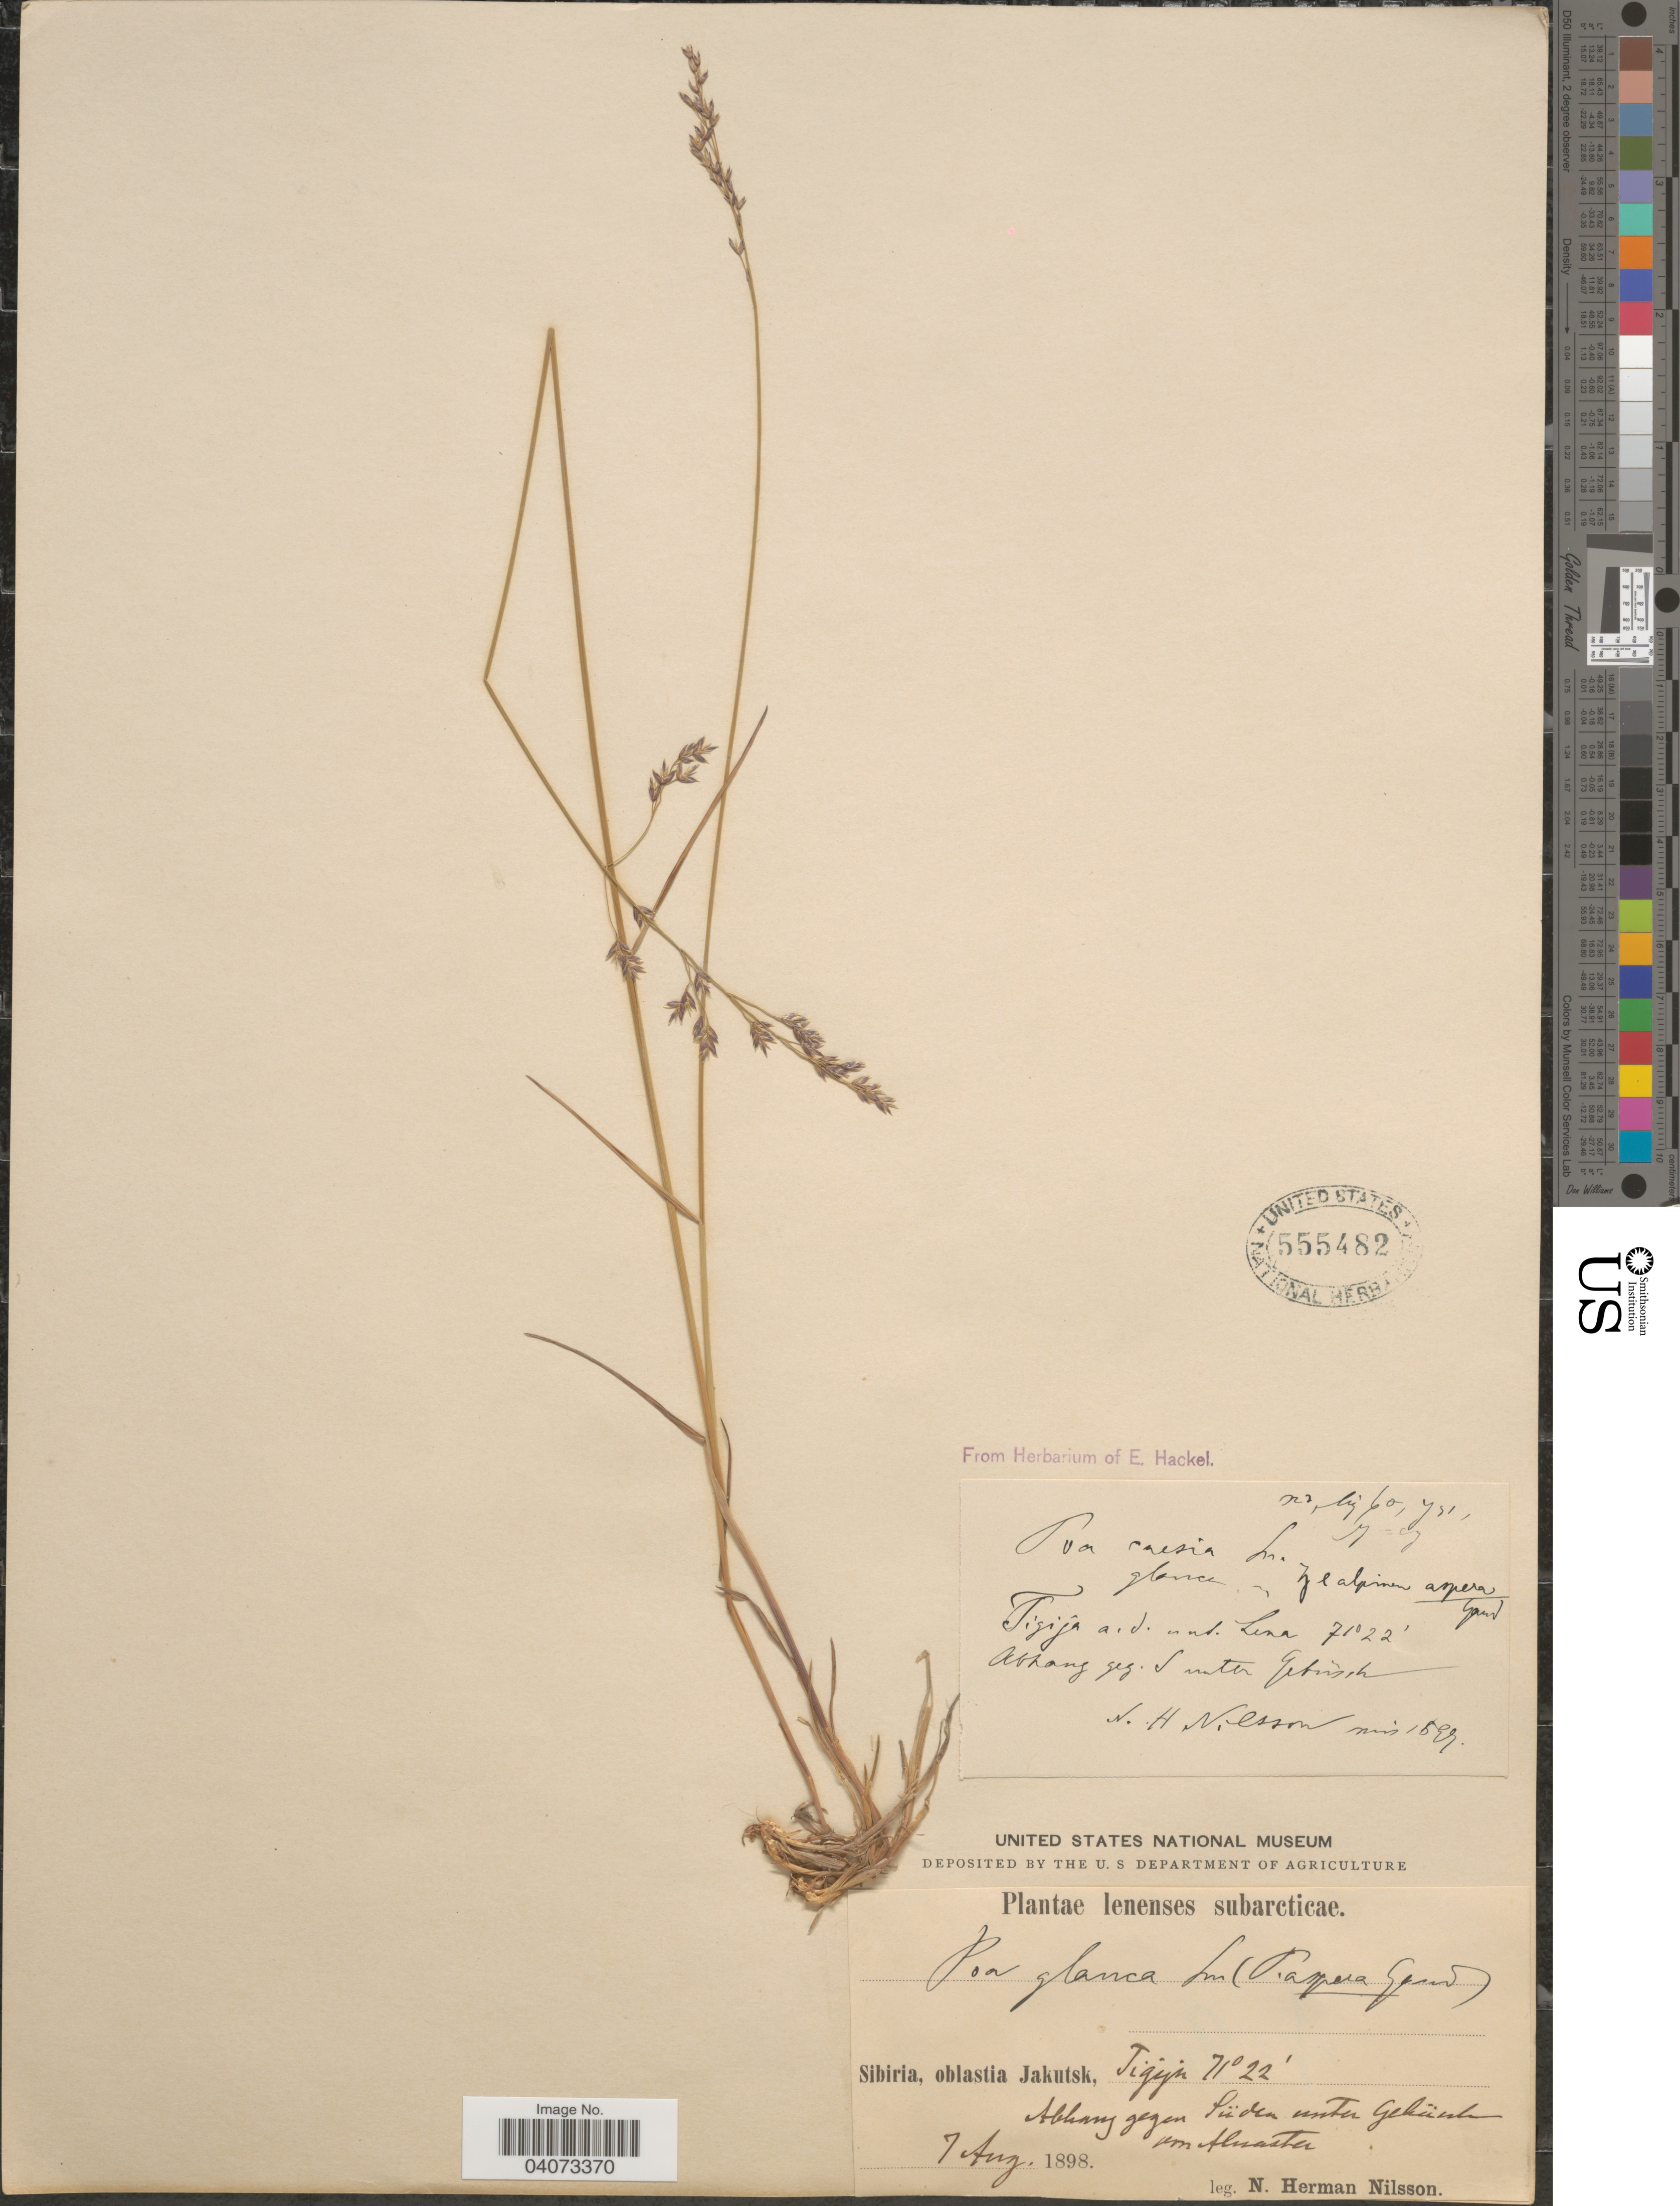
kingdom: Plantae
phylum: Tracheophyta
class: Liliopsida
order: Poales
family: Poaceae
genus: Poa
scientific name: Poa glauca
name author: Vahl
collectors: N. H. Nilsson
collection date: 1897-05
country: Russian Federation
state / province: Sakha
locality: Tigijà a.d. und. Lena. Abhang geg. S unter Gebüsch.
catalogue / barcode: US 555482-2